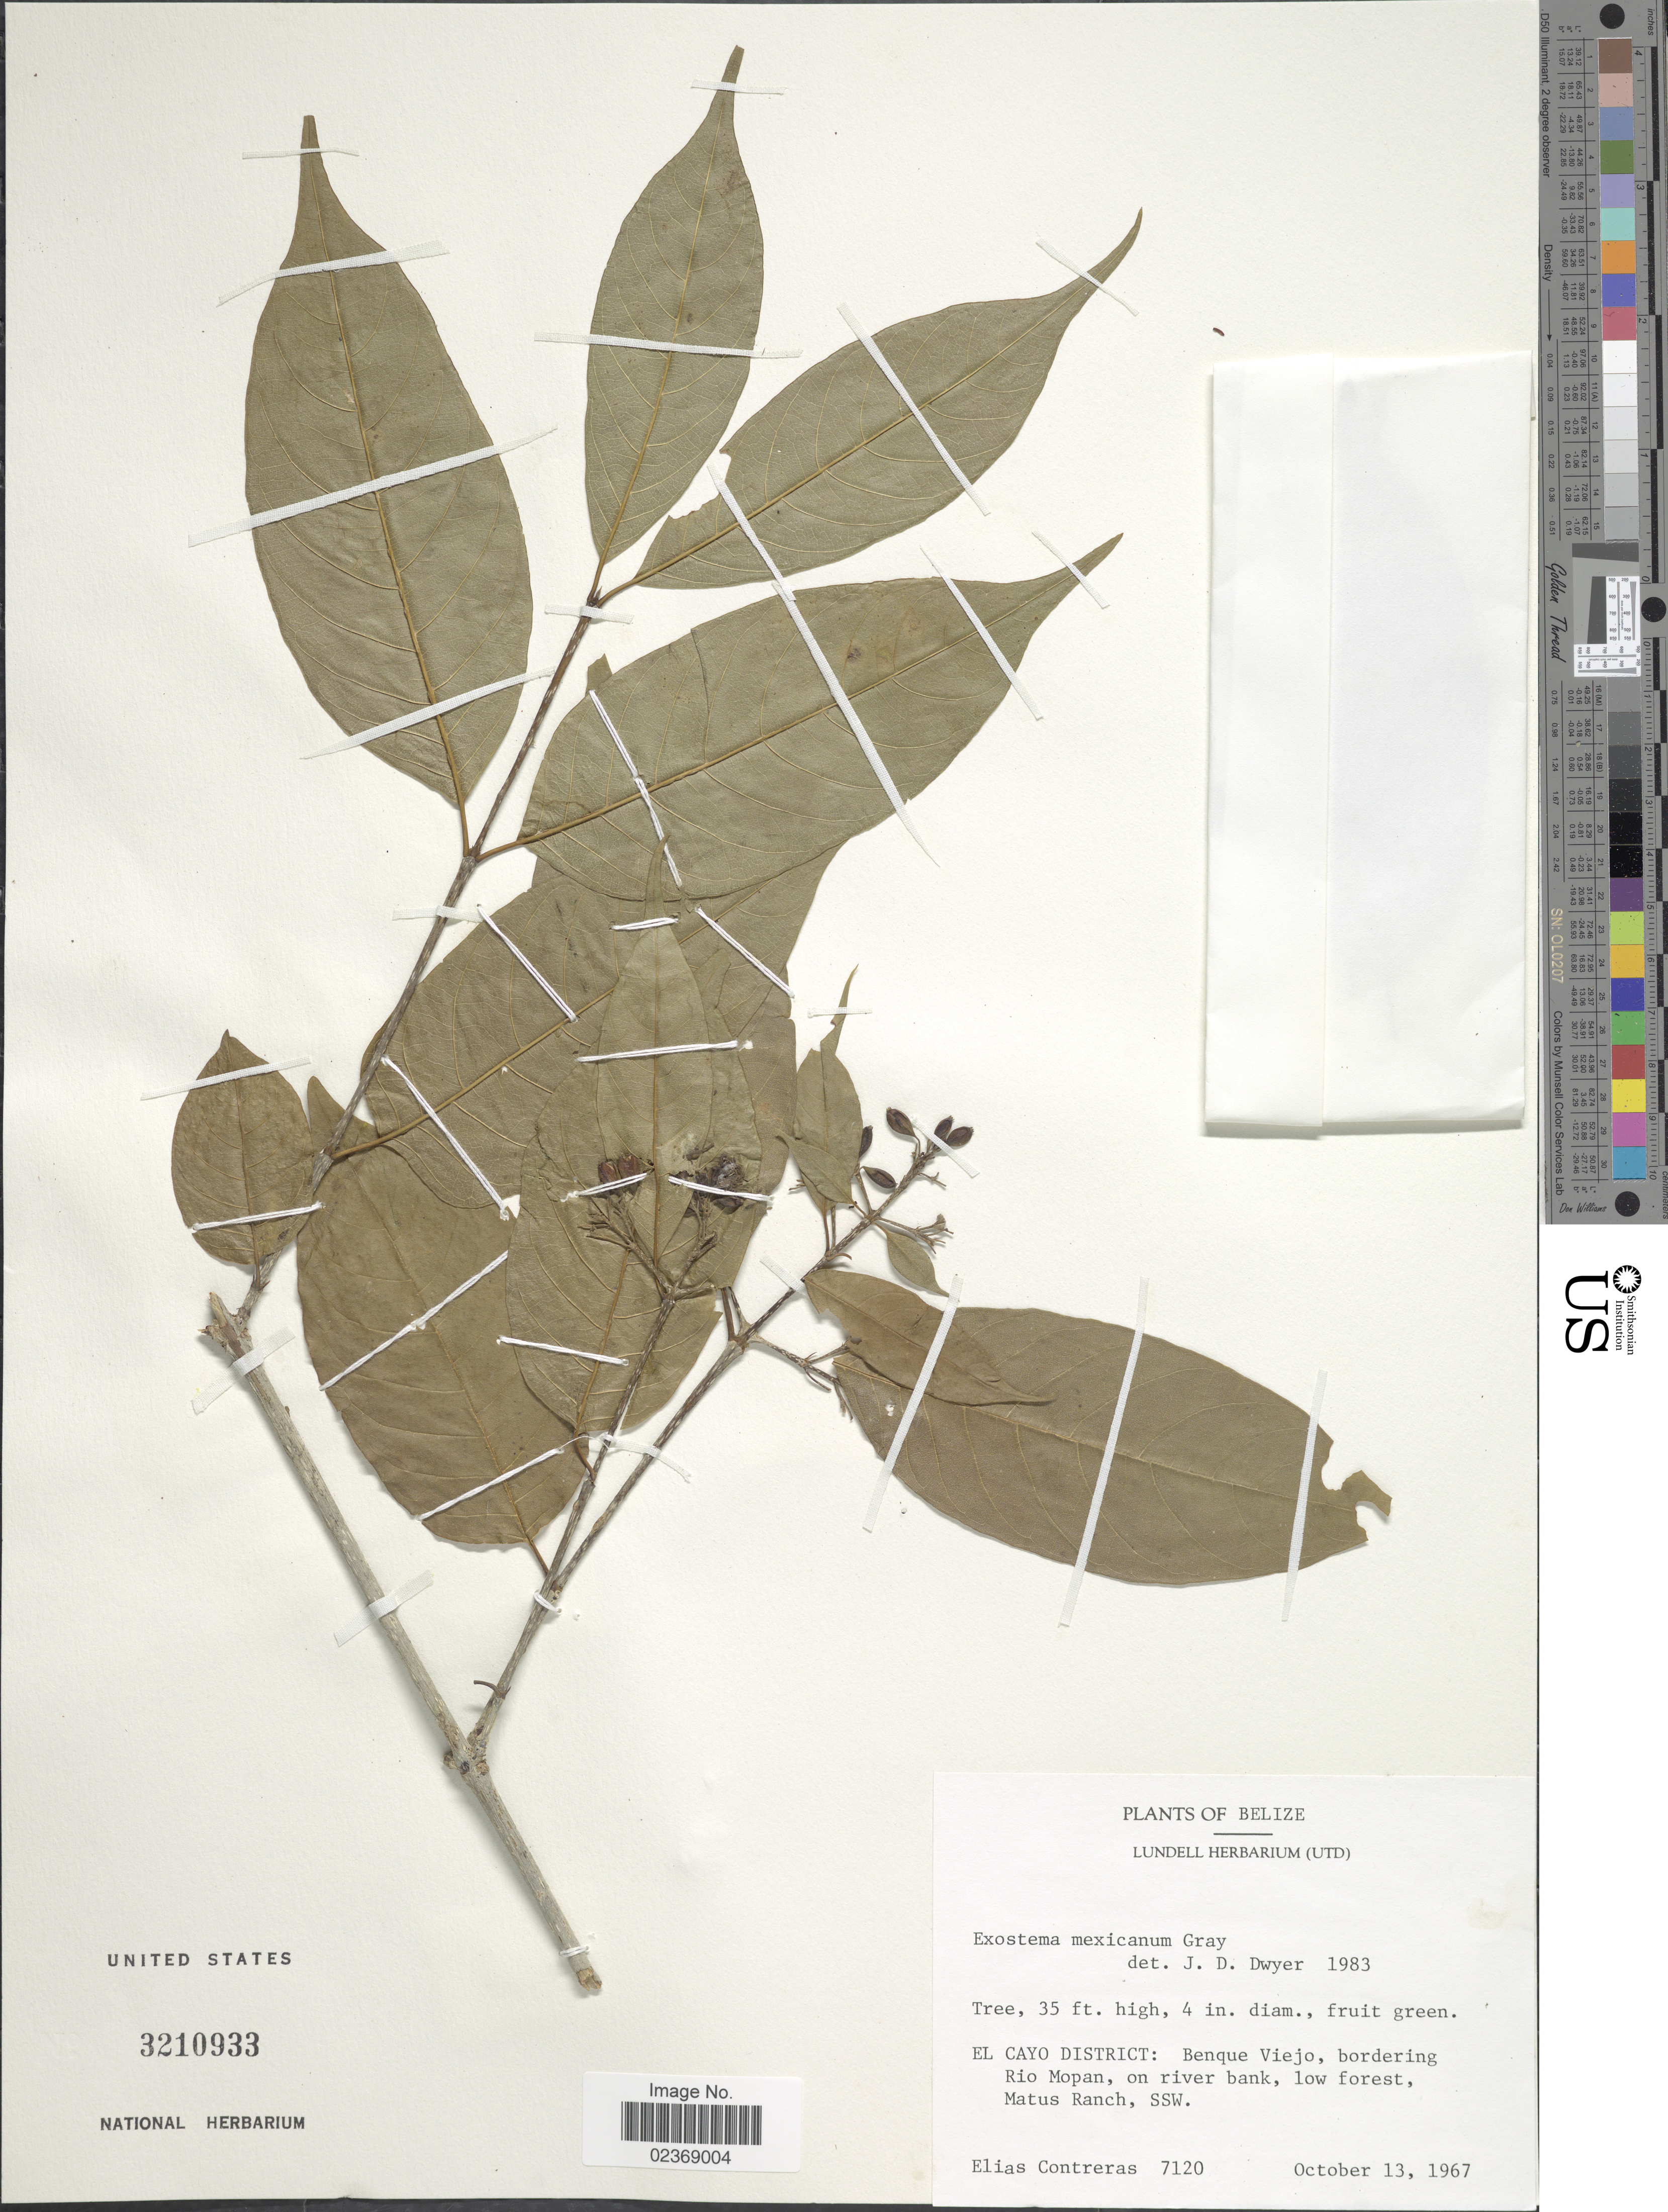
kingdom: Plantae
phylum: Tracheophyta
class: Magnoliopsida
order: Gentianales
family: Rubiaceae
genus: Exostema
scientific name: Exostema mexicanum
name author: A. Gray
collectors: E. Contreras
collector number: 7120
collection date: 1967-10-13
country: Belize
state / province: Cayo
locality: El Cayo District: Benque Viejo, bordering Rio Mopan, on river bank, low forest, Matus Ranch, SSW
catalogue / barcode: US 3210933